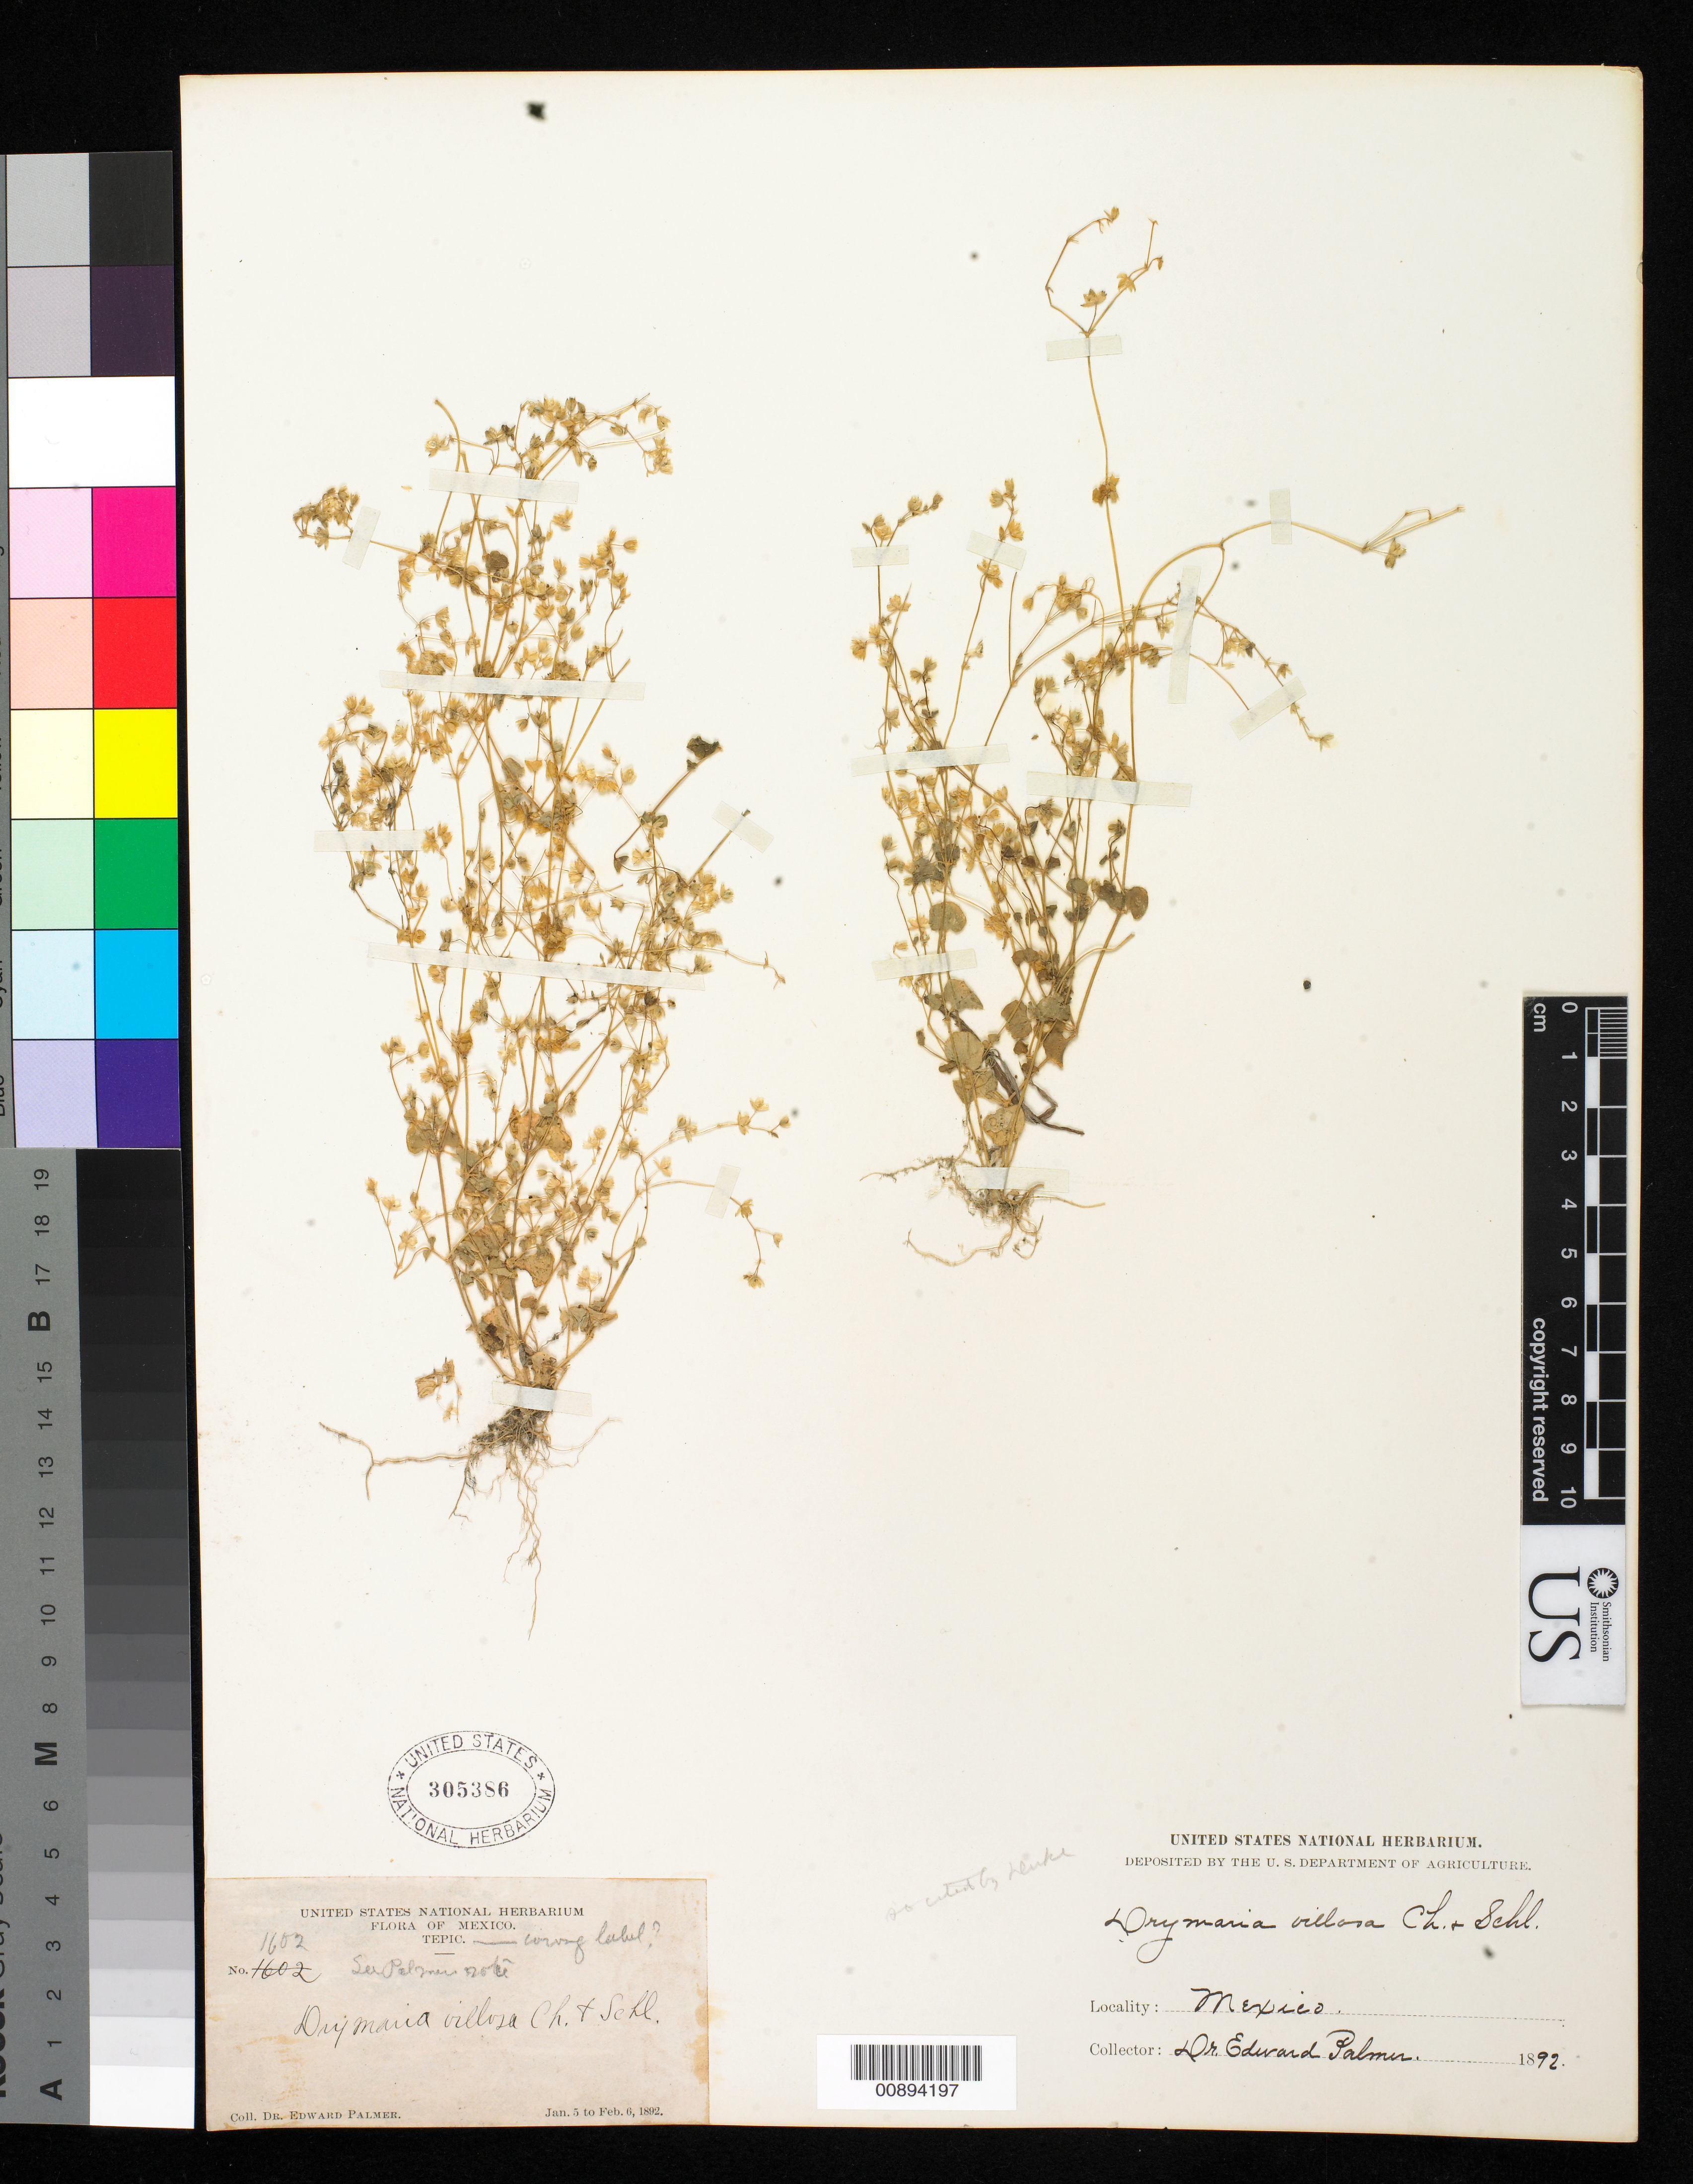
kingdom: Plantae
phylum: Tracheophyta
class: Magnoliopsida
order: Caryophyllales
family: Caryophyllaceae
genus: Drymaria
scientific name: Drymaria villosa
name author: Cham. & Schltdl.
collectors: E. Palmer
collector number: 1602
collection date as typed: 05 Jan 1892 to 06 Feb 1892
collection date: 1892-01-05/1892-02-06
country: Mexico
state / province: Nayarit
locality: Tepic, Nayarit.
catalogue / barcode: US 305386